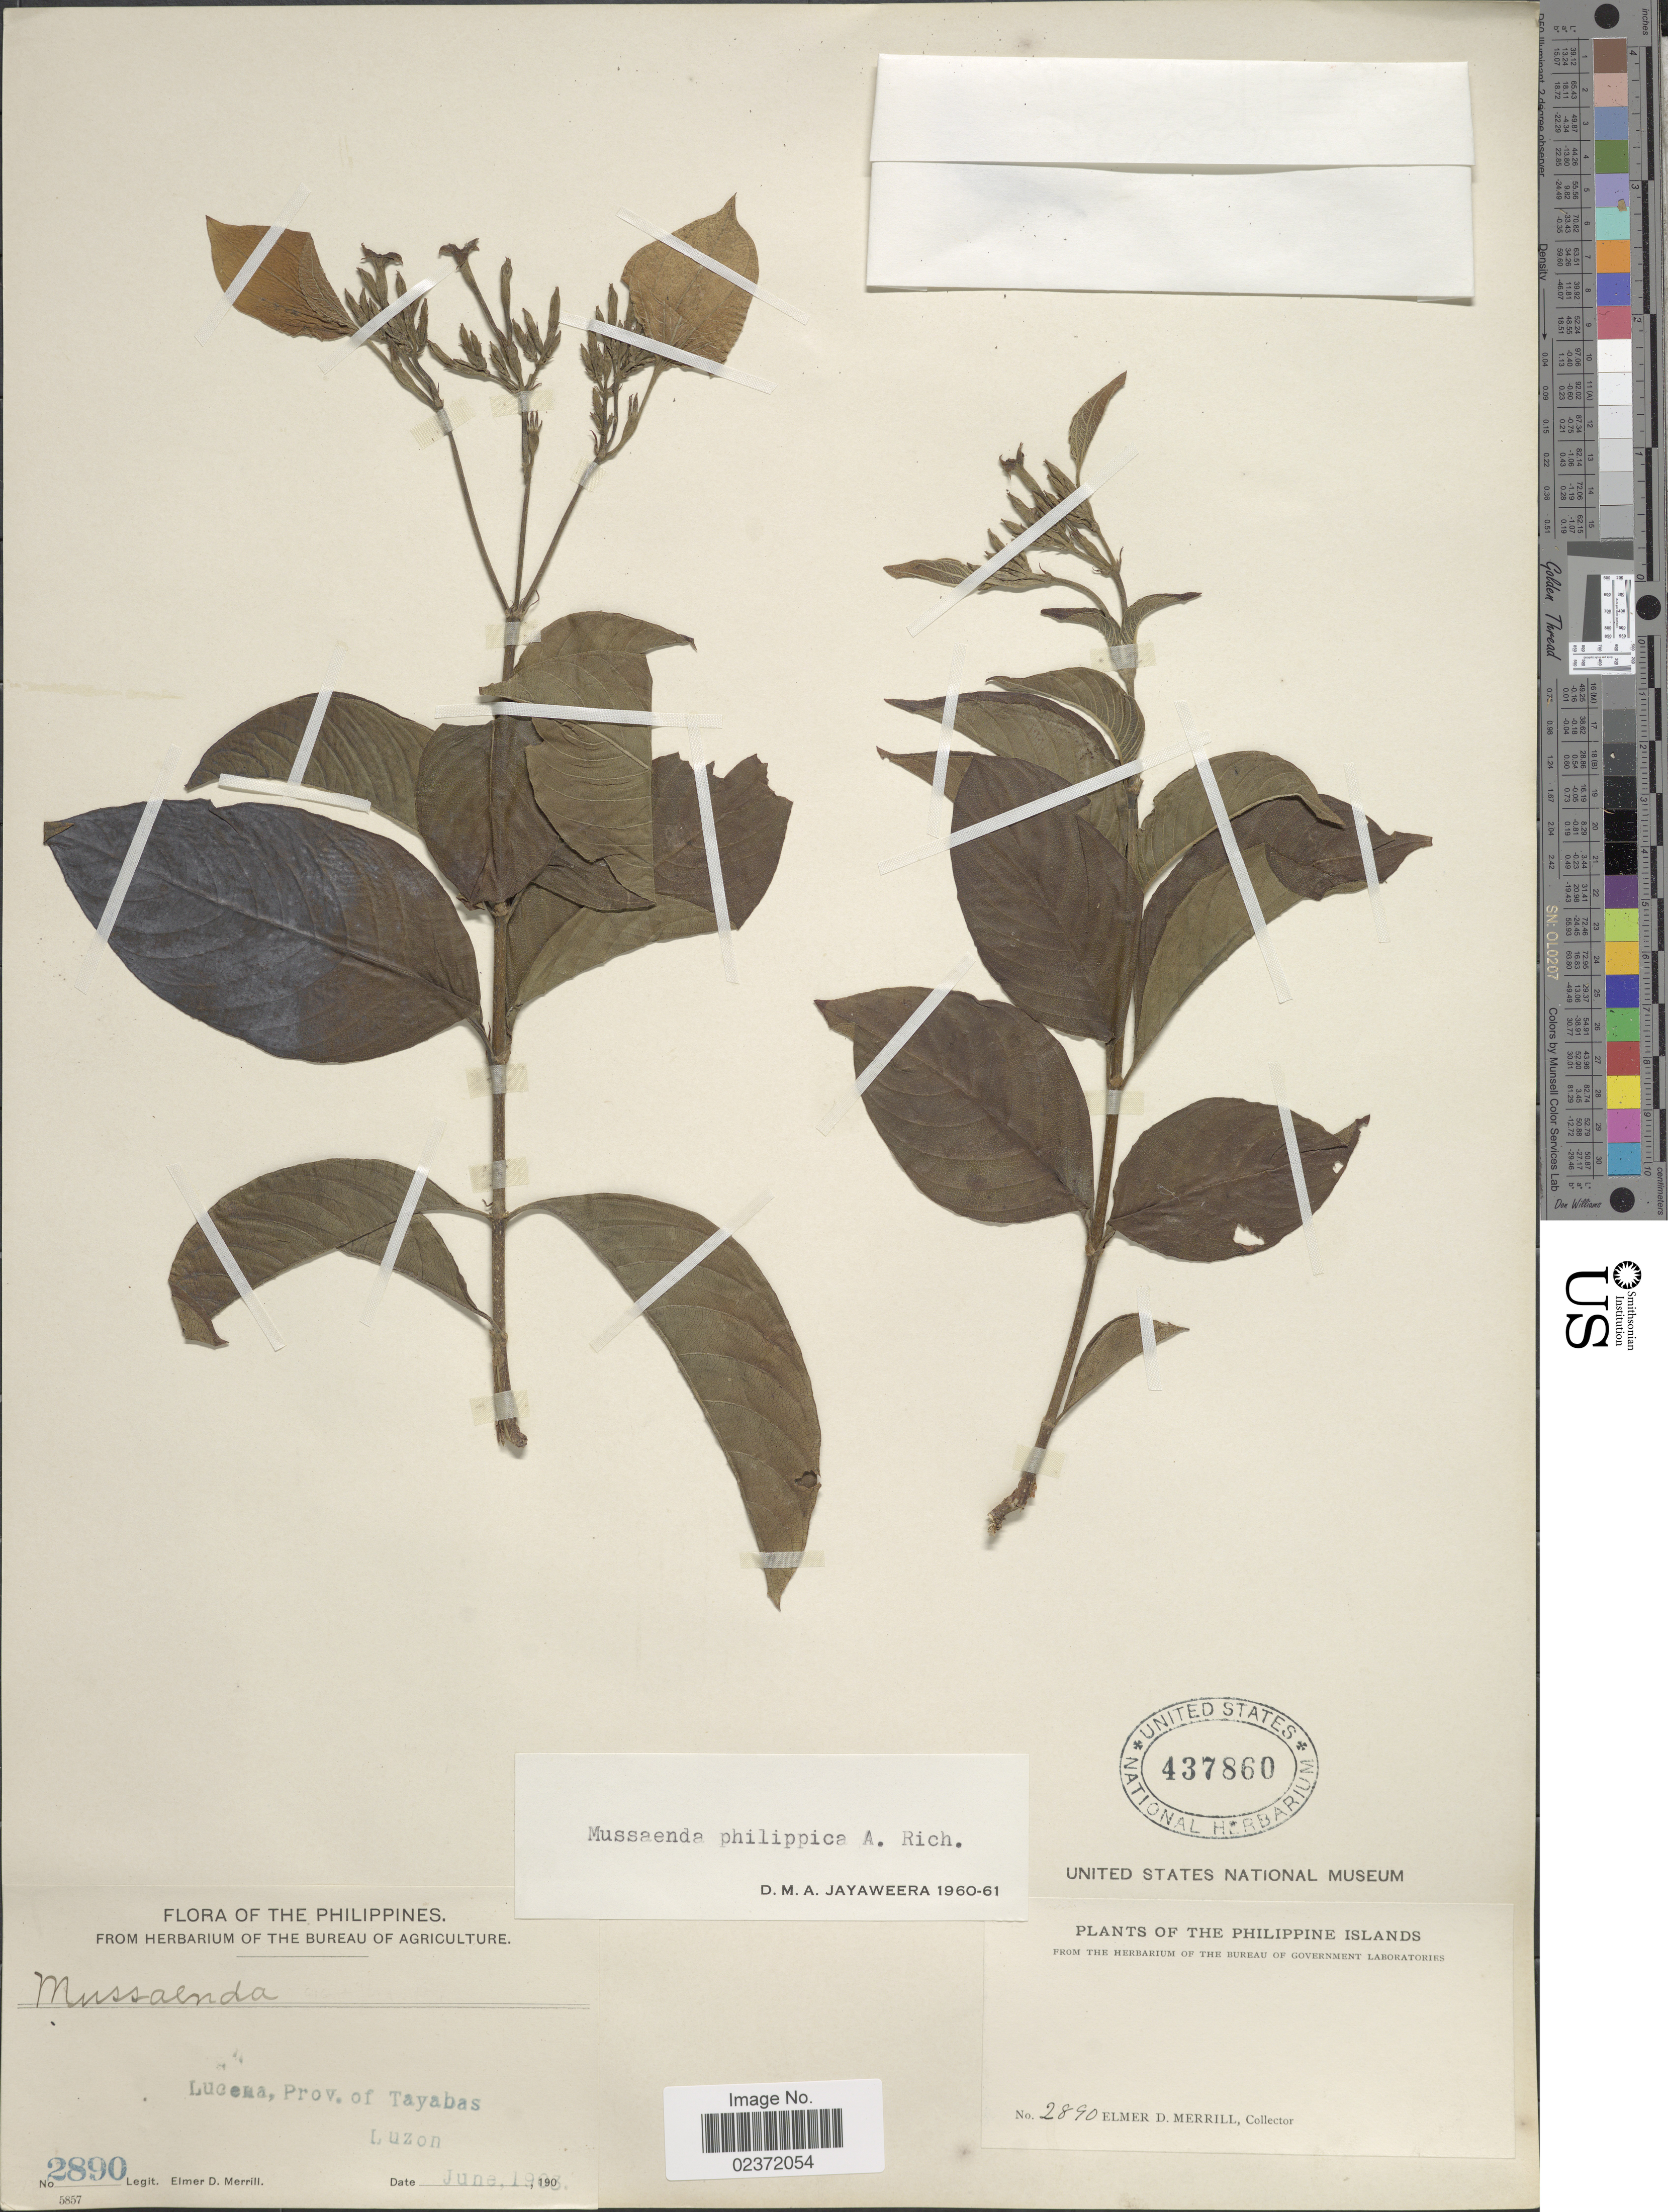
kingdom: Plantae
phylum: Tracheophyta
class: Magnoliopsida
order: Gentianales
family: Rubiaceae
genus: Mussaenda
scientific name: Mussaenda philippica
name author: A. Rich.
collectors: E. D. Merrill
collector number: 2890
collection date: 1903-06-19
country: Philippines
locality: Lucema, Prov. of Tayabas, Luzon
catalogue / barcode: US 437860